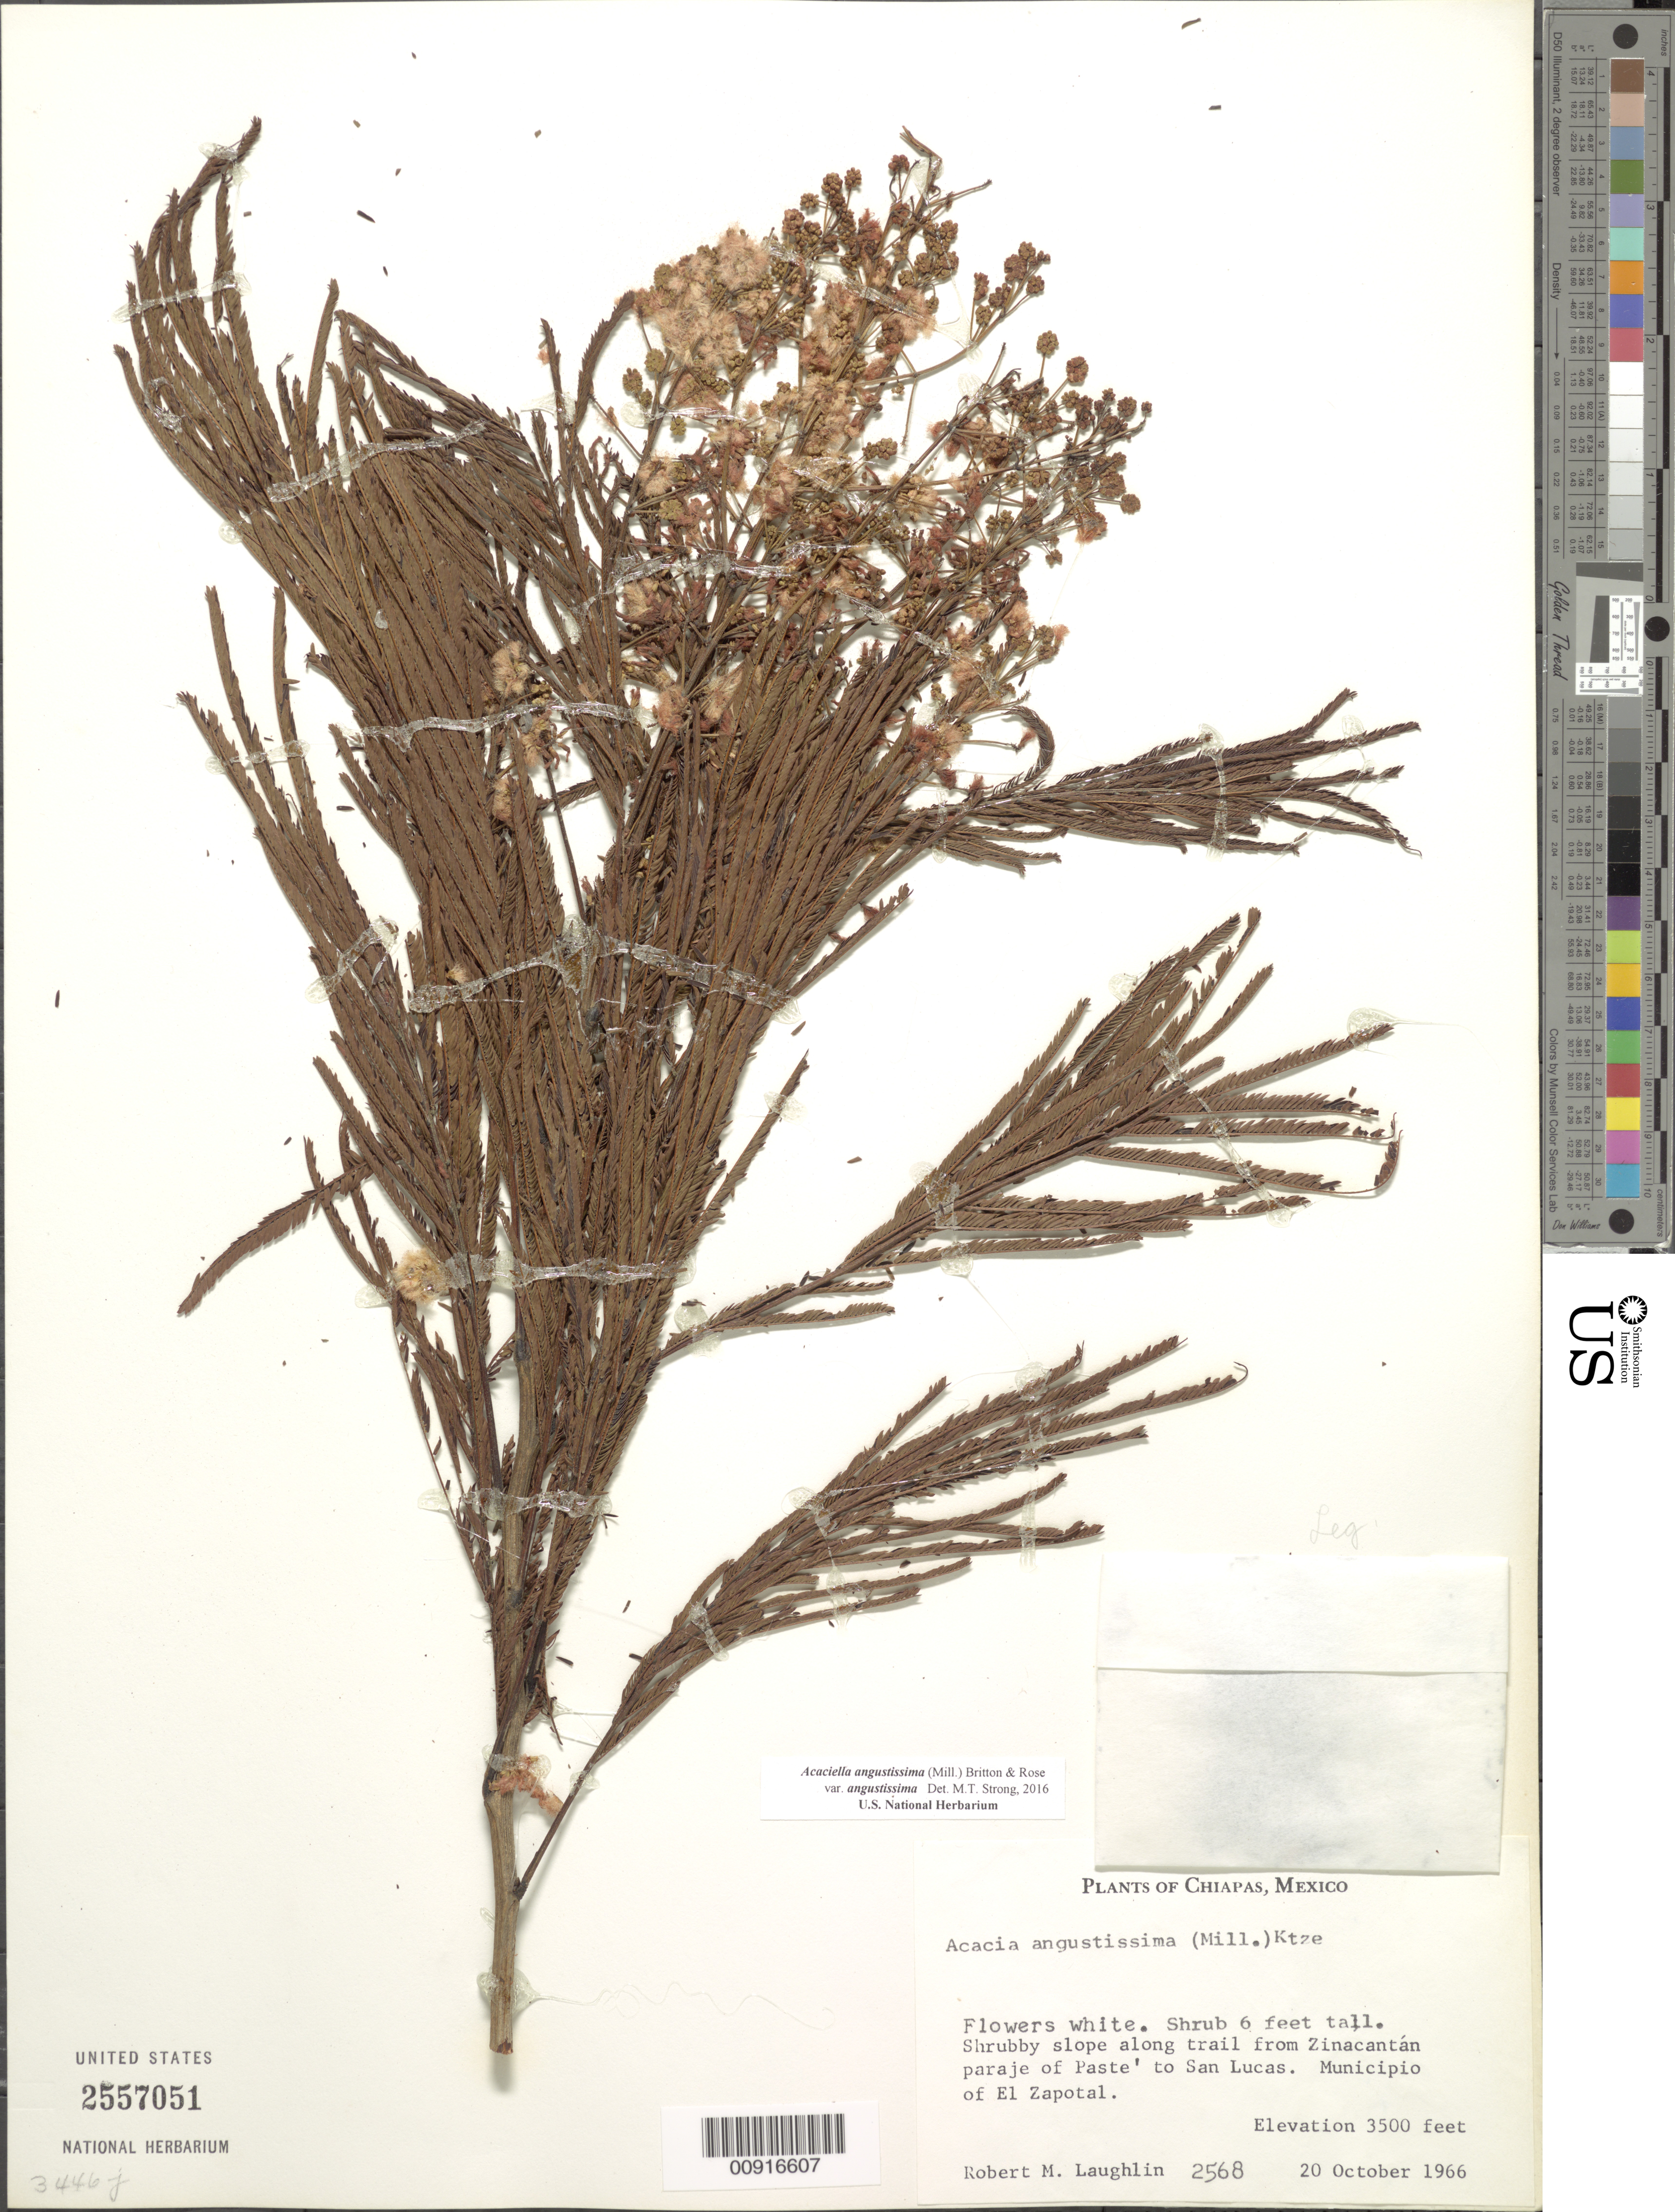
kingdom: Plantae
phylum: Tracheophyta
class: Magnoliopsida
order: Fabales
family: Fabaceae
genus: Acaciella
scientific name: Acaciella angustissima var. angustissima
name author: (Mill.) Britton & Rose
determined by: Strong, M. T., (US), Smithsonian Institution - National Museum of Natural History (UNITED STATES)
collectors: R. M. Laughlin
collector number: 2568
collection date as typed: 20 Oct 1966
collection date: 1966-10-20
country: Mexico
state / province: Chiapas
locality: Along trail from Zinacantán paraje of Paste' to San Lucas. Municipio of El Zapotal, Chiapas.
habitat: Shrubby slope along trail.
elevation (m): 1067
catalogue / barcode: US 2557051